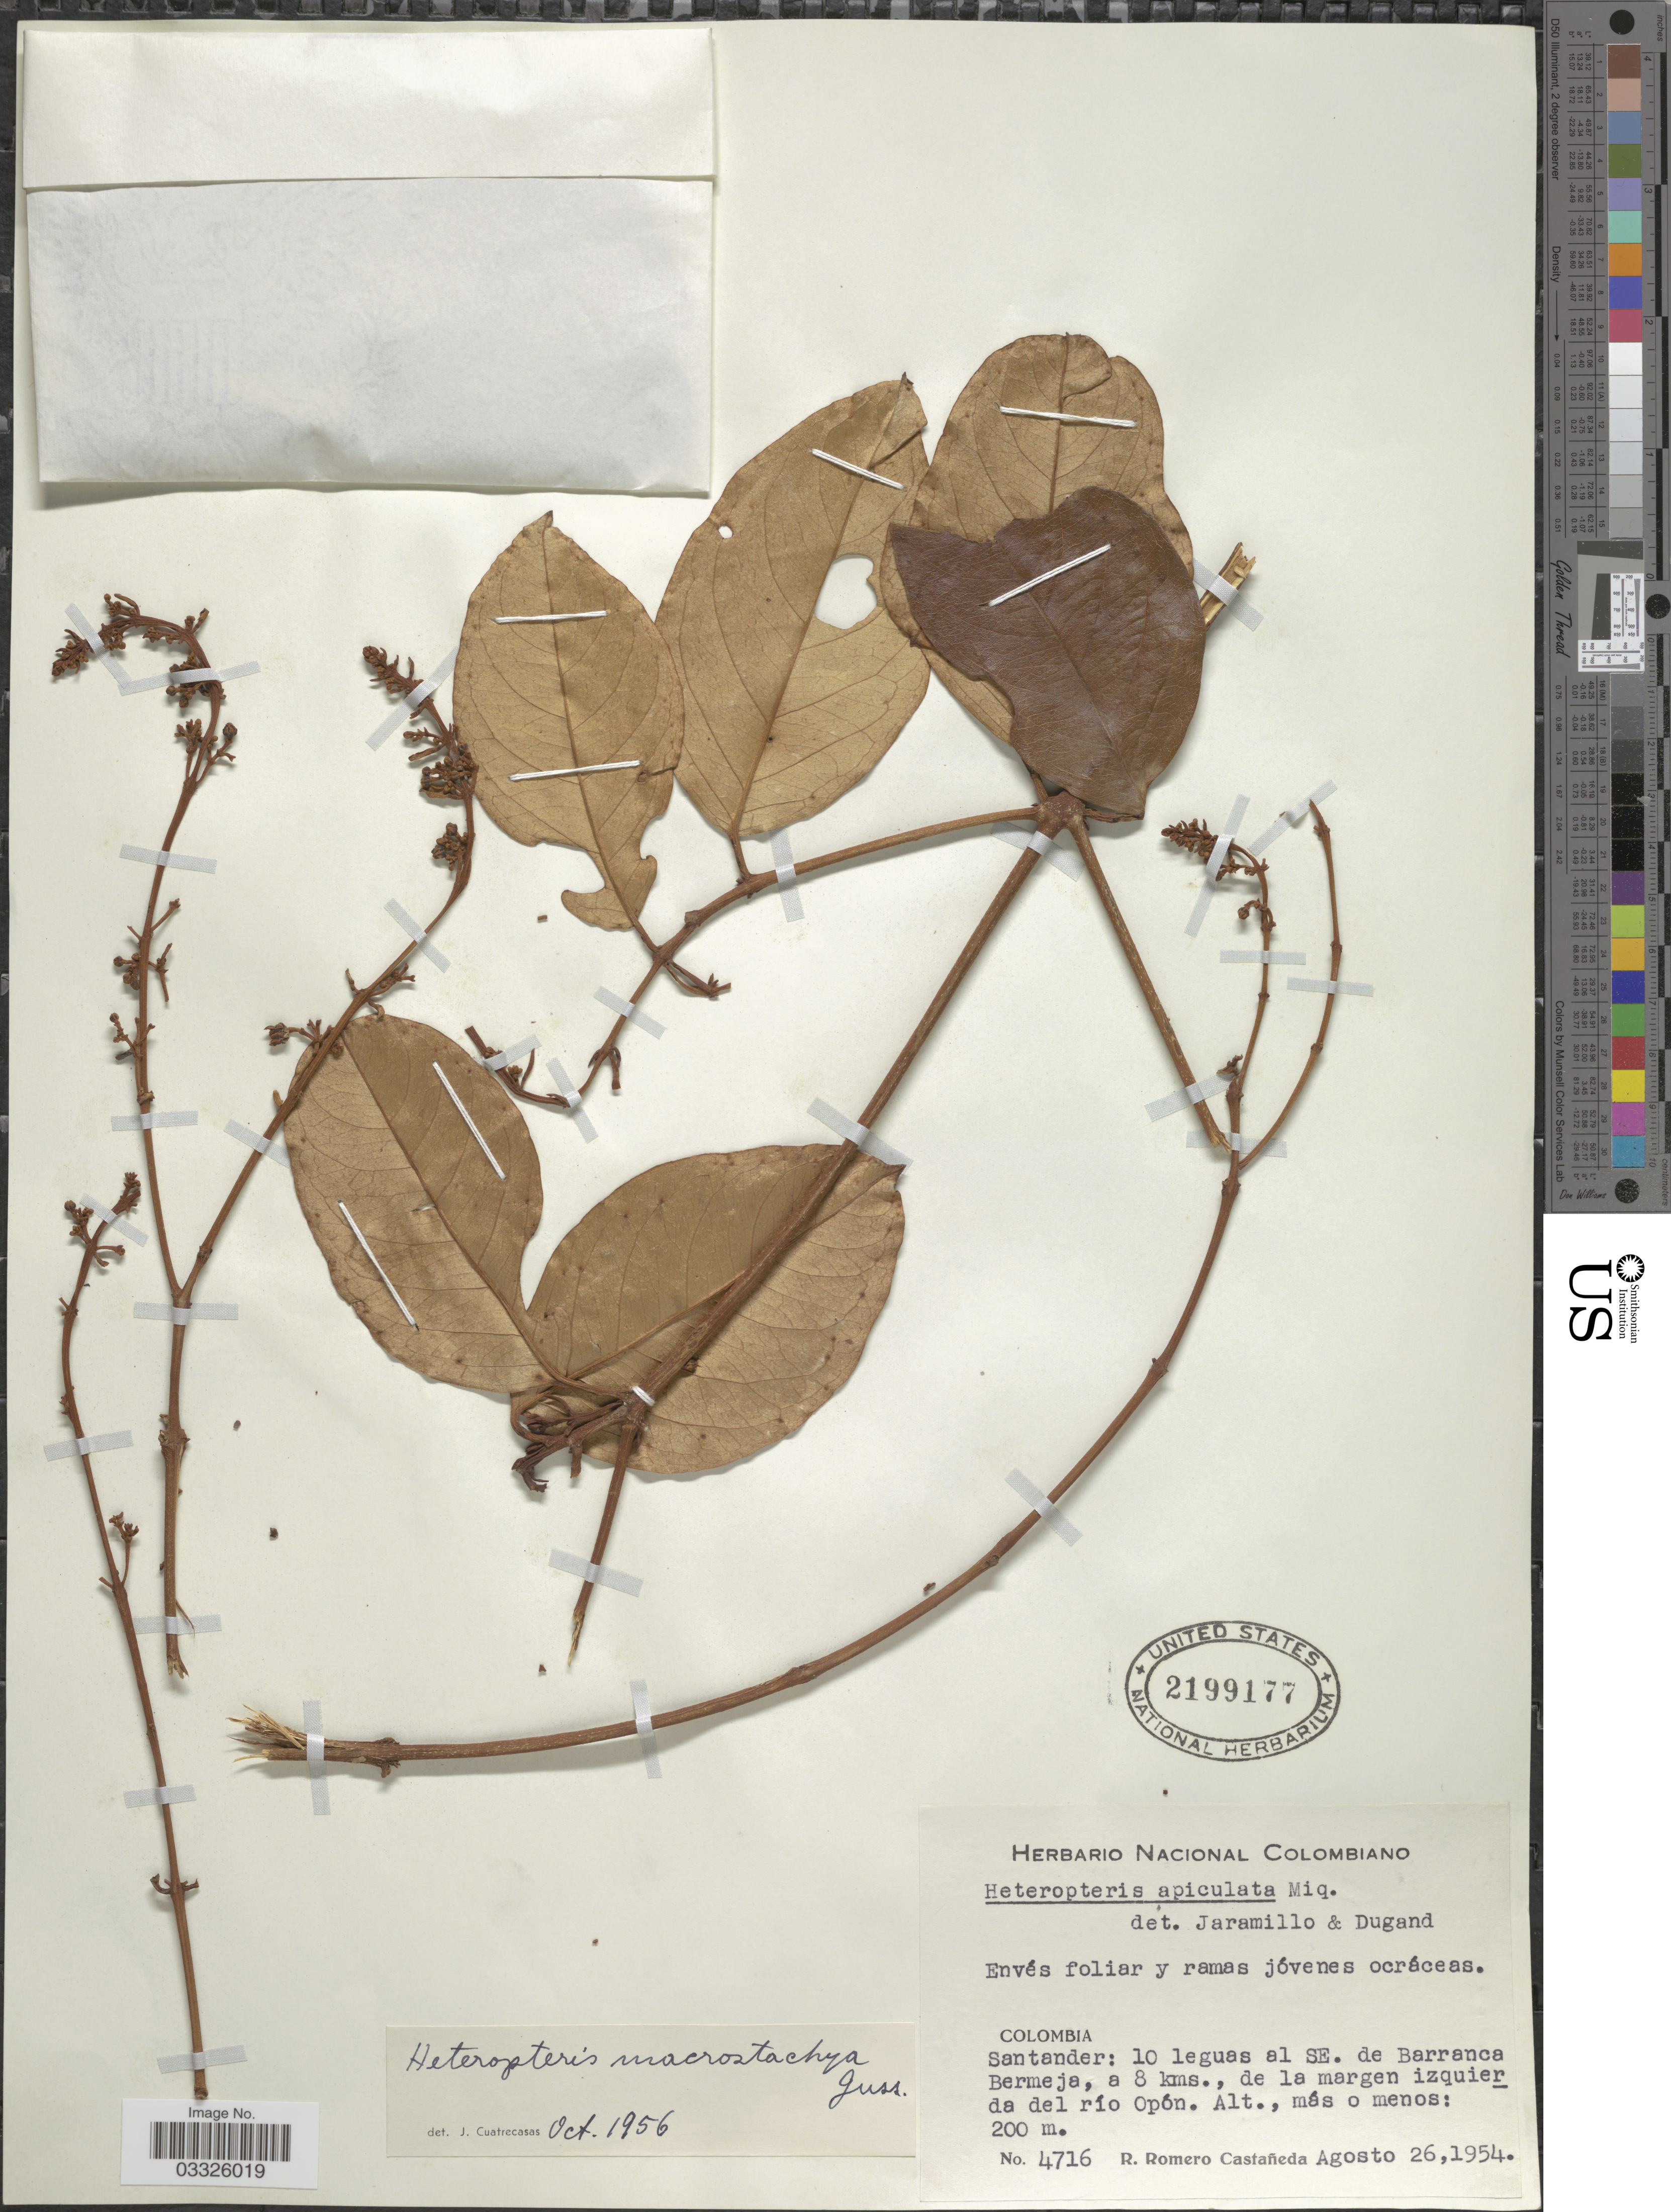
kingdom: Plantae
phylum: Tracheophyta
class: Magnoliopsida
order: Malpighiales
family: Malpighiaceae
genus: Heteropterys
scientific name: Heteropterys macrostachya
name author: A. Juss.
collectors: R. Romero Castañeda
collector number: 4716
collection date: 1954-08-26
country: Colombia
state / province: Santander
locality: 10 leguas al SE. de Barranca Bermeja, a 8 kms., de la margen izquierda del río Opón.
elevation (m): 200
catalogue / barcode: US 2199177